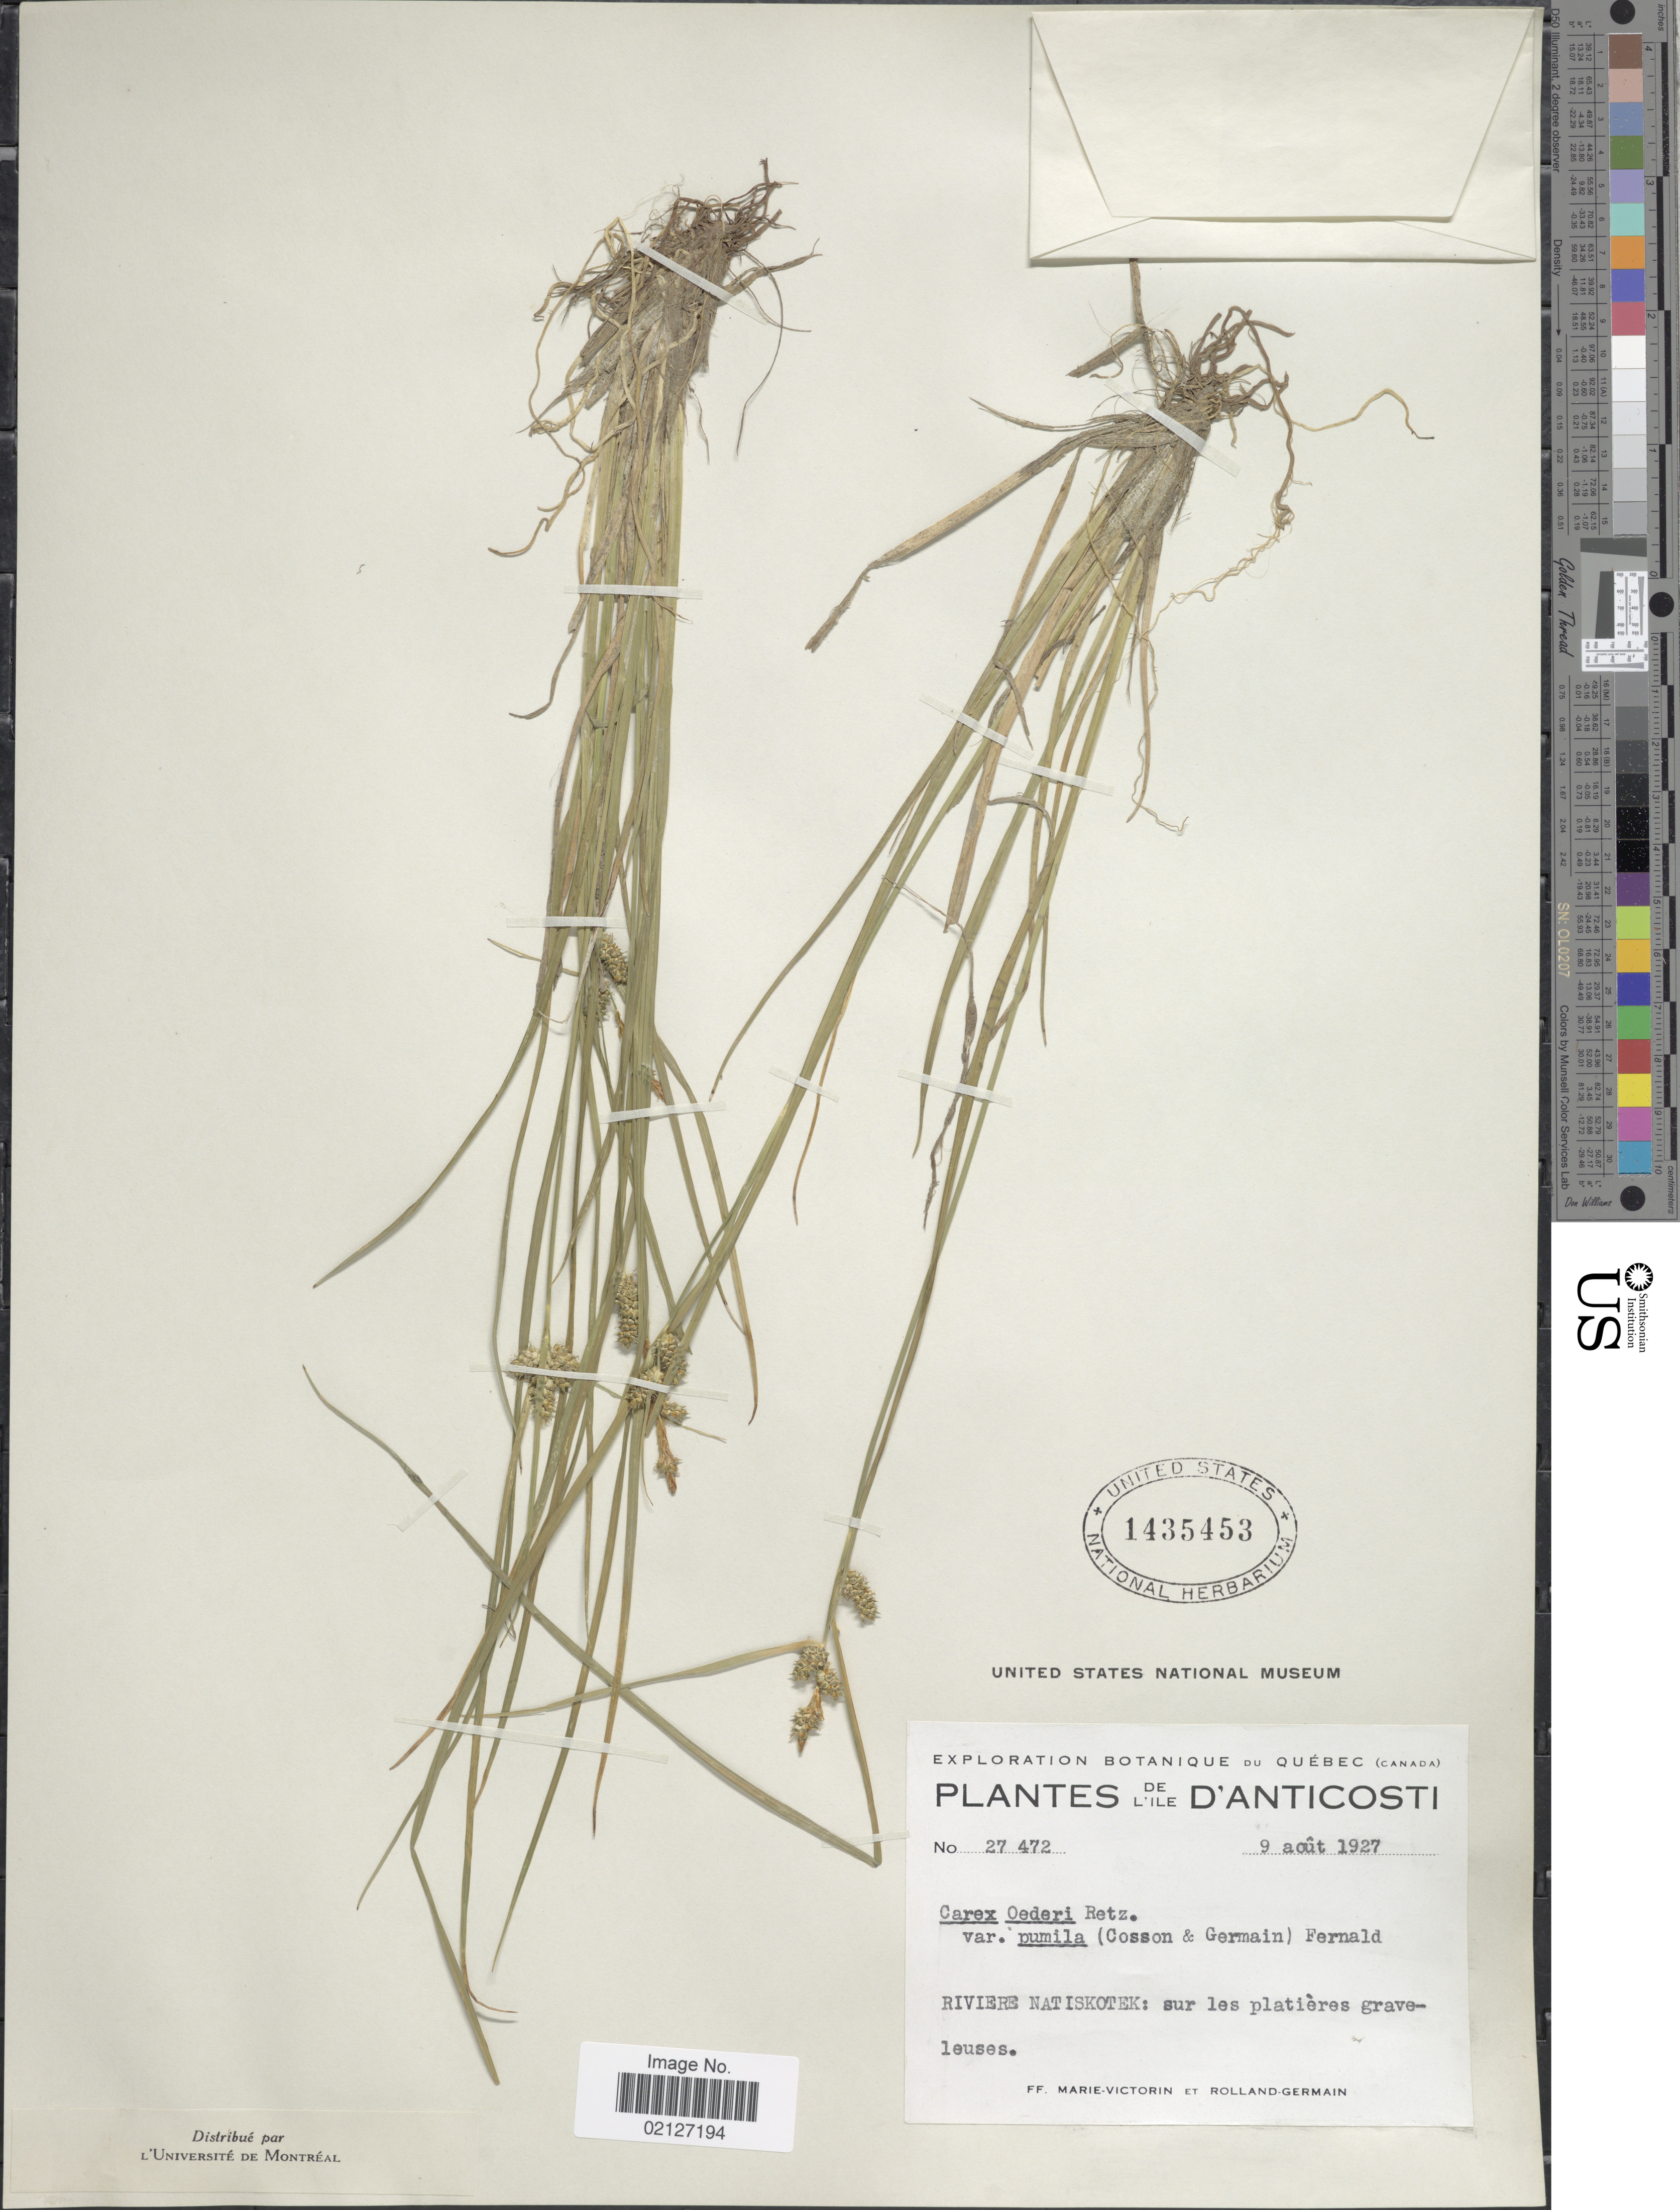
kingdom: Plantae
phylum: Tracheophyta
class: Liliopsida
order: Poales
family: Cyperaceae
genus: Carex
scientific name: Carex oederi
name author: Retz.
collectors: F. Marie-Victorin & Rolland-Germain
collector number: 27472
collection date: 1927-08-09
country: Canada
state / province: Quebec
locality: Botanique du Quebec, Riviere Natiskotek: sur les platieres graveleuses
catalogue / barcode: US 1435453